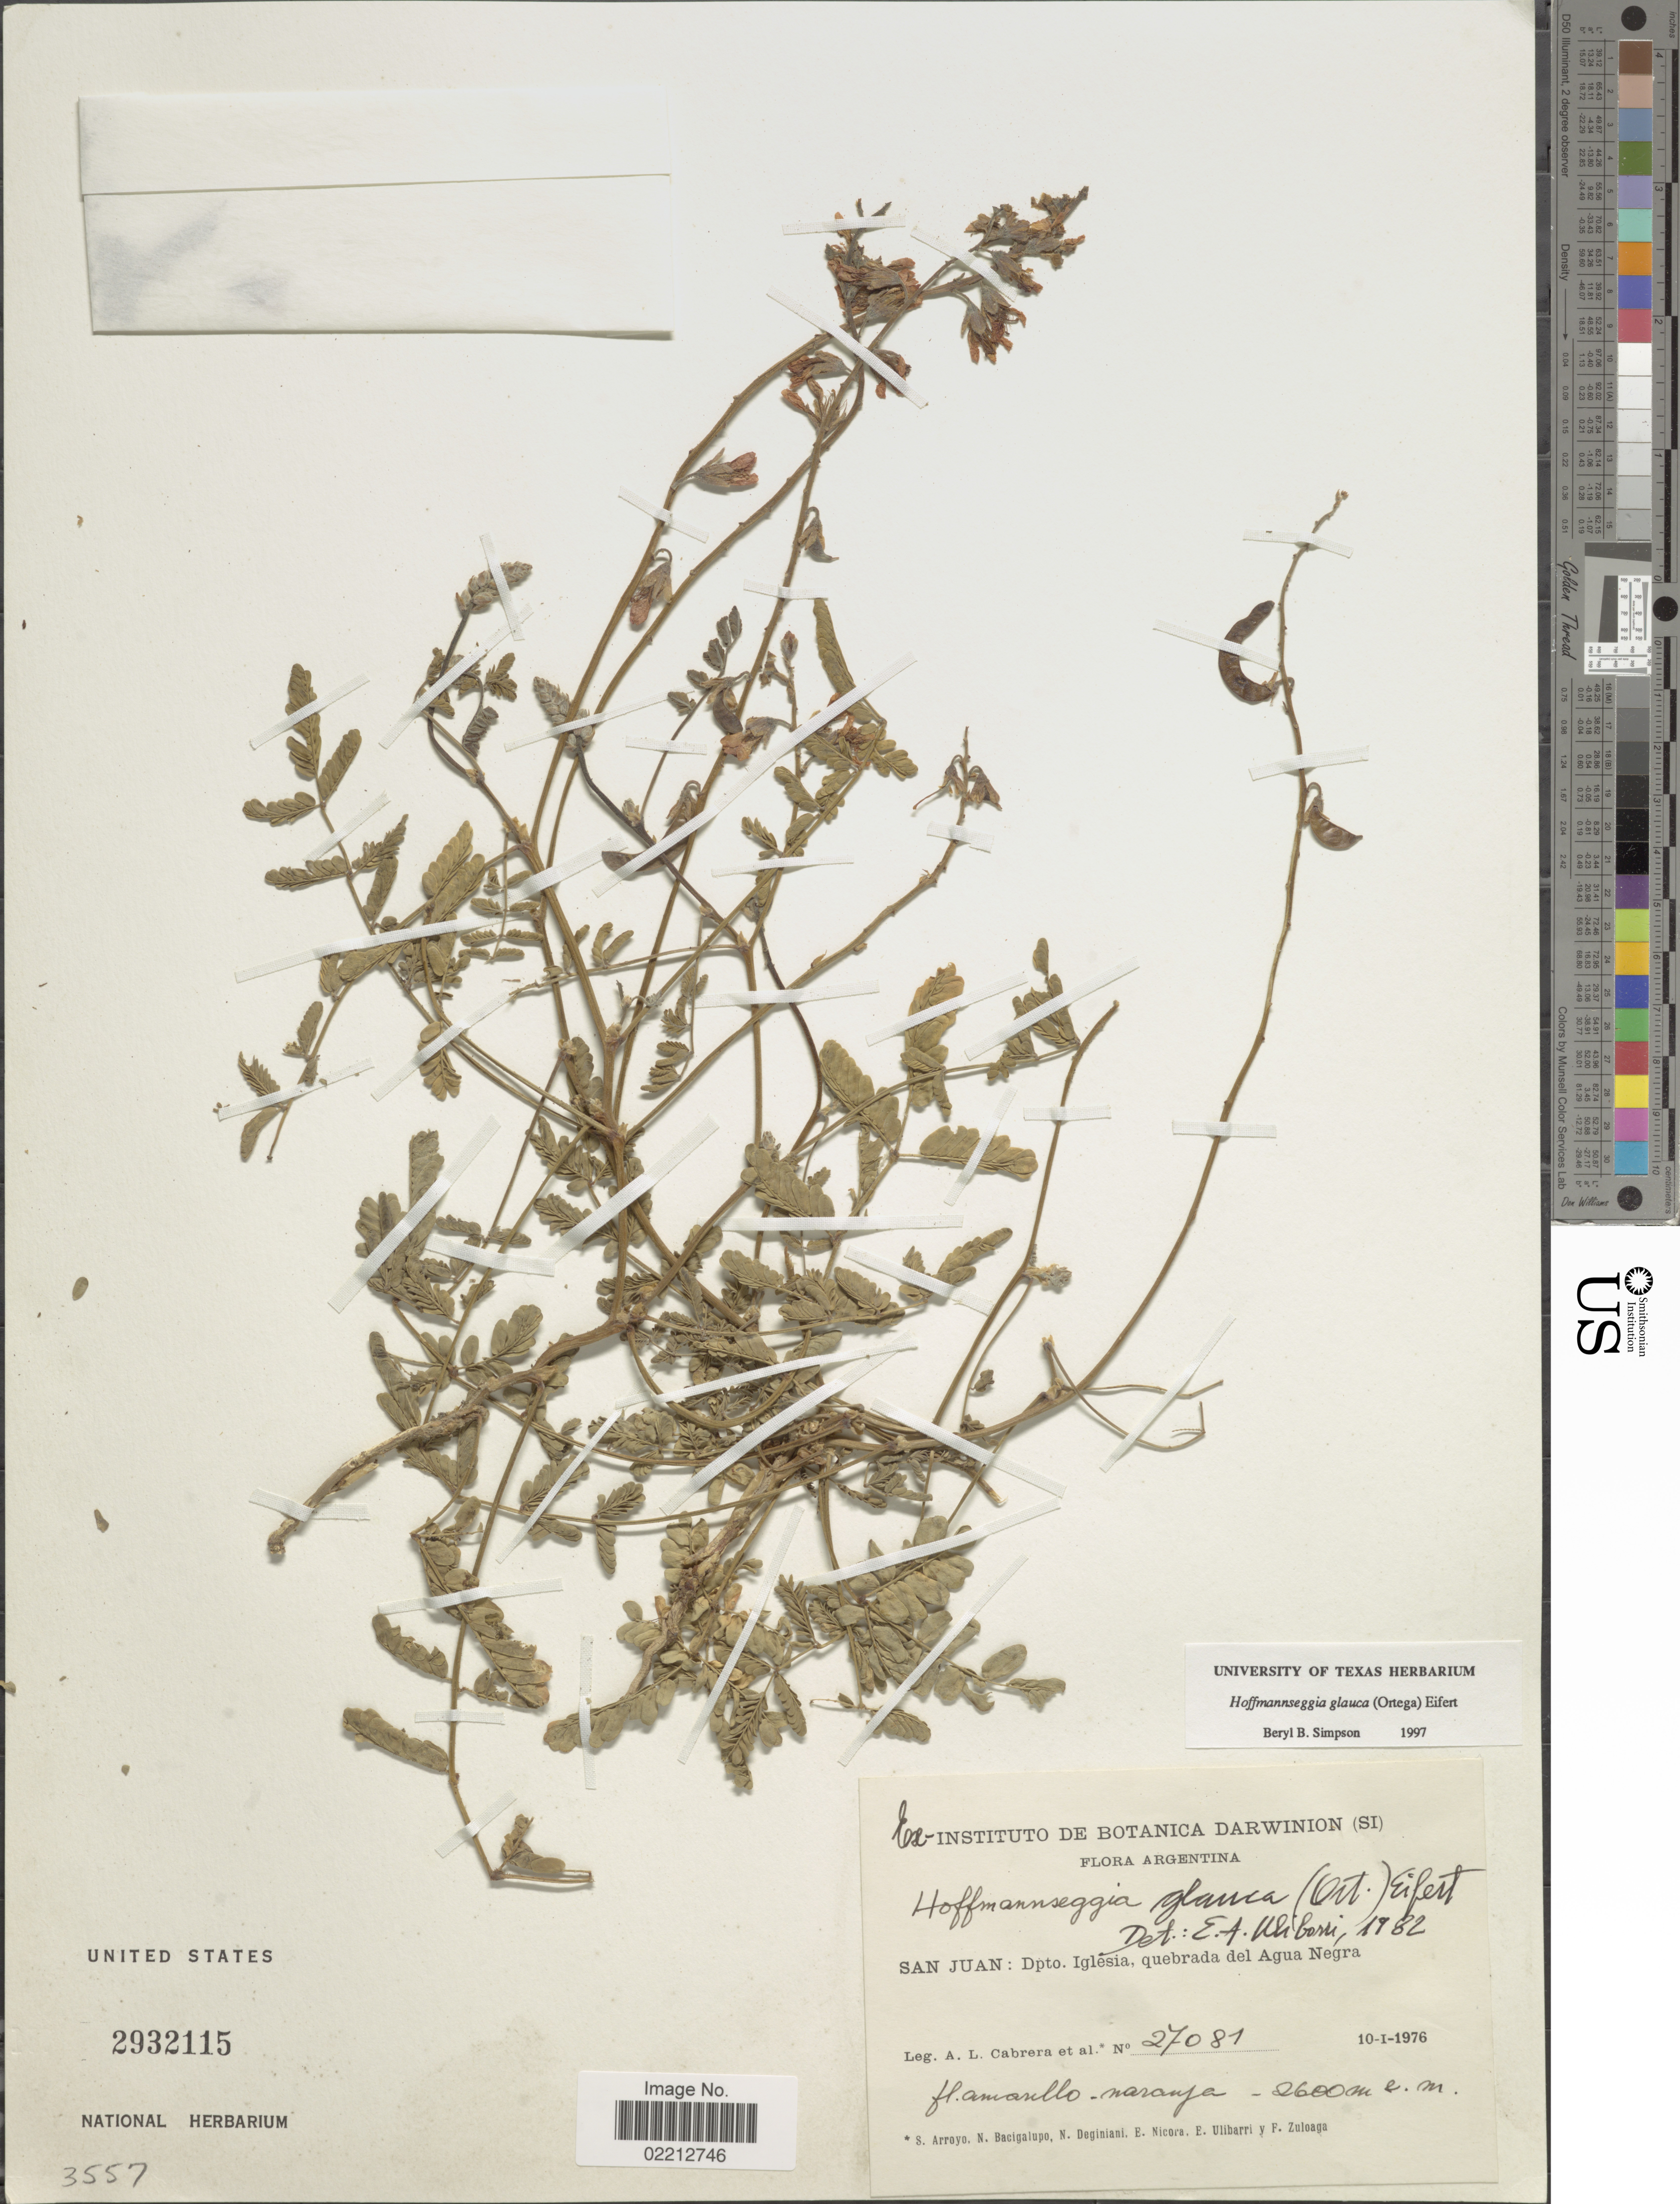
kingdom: Plantae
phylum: Tracheophyta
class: Magnoliopsida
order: Fabales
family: Fabaceae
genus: Hoffmannseggia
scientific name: Hoffmannseggia glauca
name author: (Ortega) Eifert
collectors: A. L. Cabrera, Arroyo, S., N. M. Bacigalupo, N. Deginani & et al.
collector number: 27081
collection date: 1976-01-10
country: Argentina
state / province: San Juan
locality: Dpto. Iglesia, quebrada del Agua Negra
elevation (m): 2600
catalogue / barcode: US 2932115